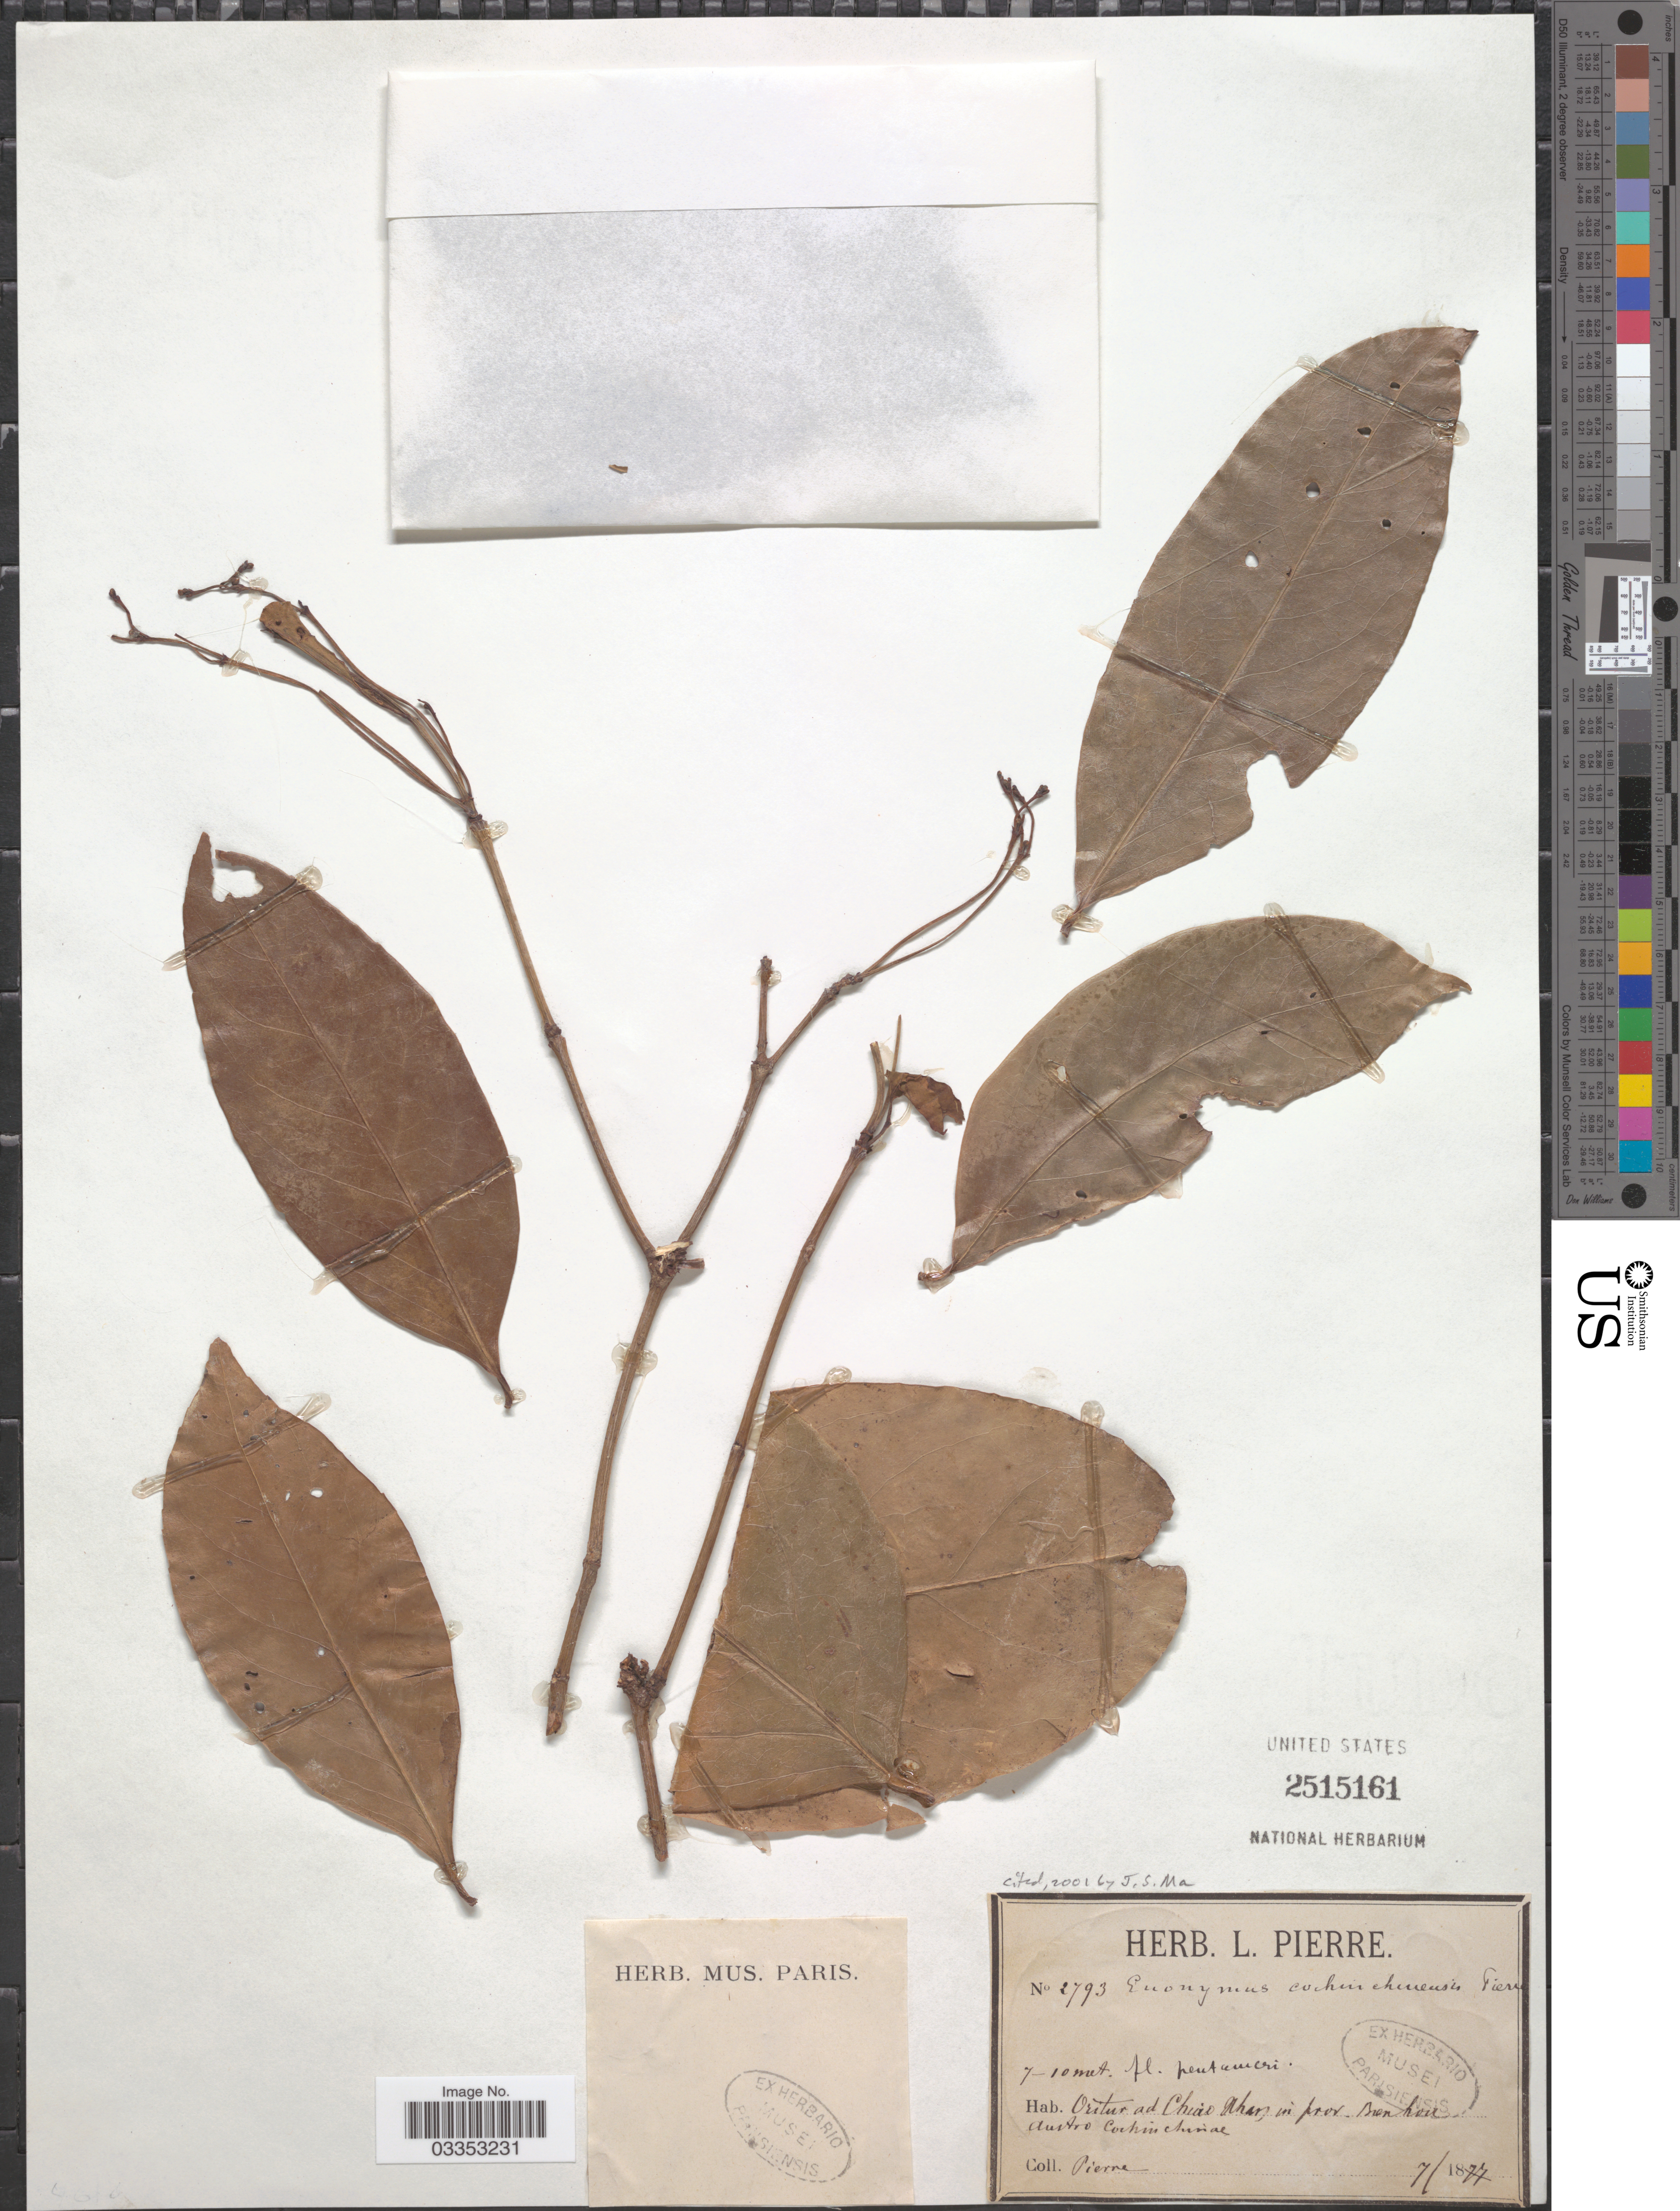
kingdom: Plantae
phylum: Tracheophyta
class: Magnoliopsida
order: Celastrales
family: Celastraceae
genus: Euonymus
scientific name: Euonymus cochinchinensis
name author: Pierre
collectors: L. Pierre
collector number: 2793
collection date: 1877-07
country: Vietnam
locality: Oritur ad Chiao Dhom [interpreted], in prov. Bienhoa austro Cochinchinae.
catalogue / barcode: US 2515161